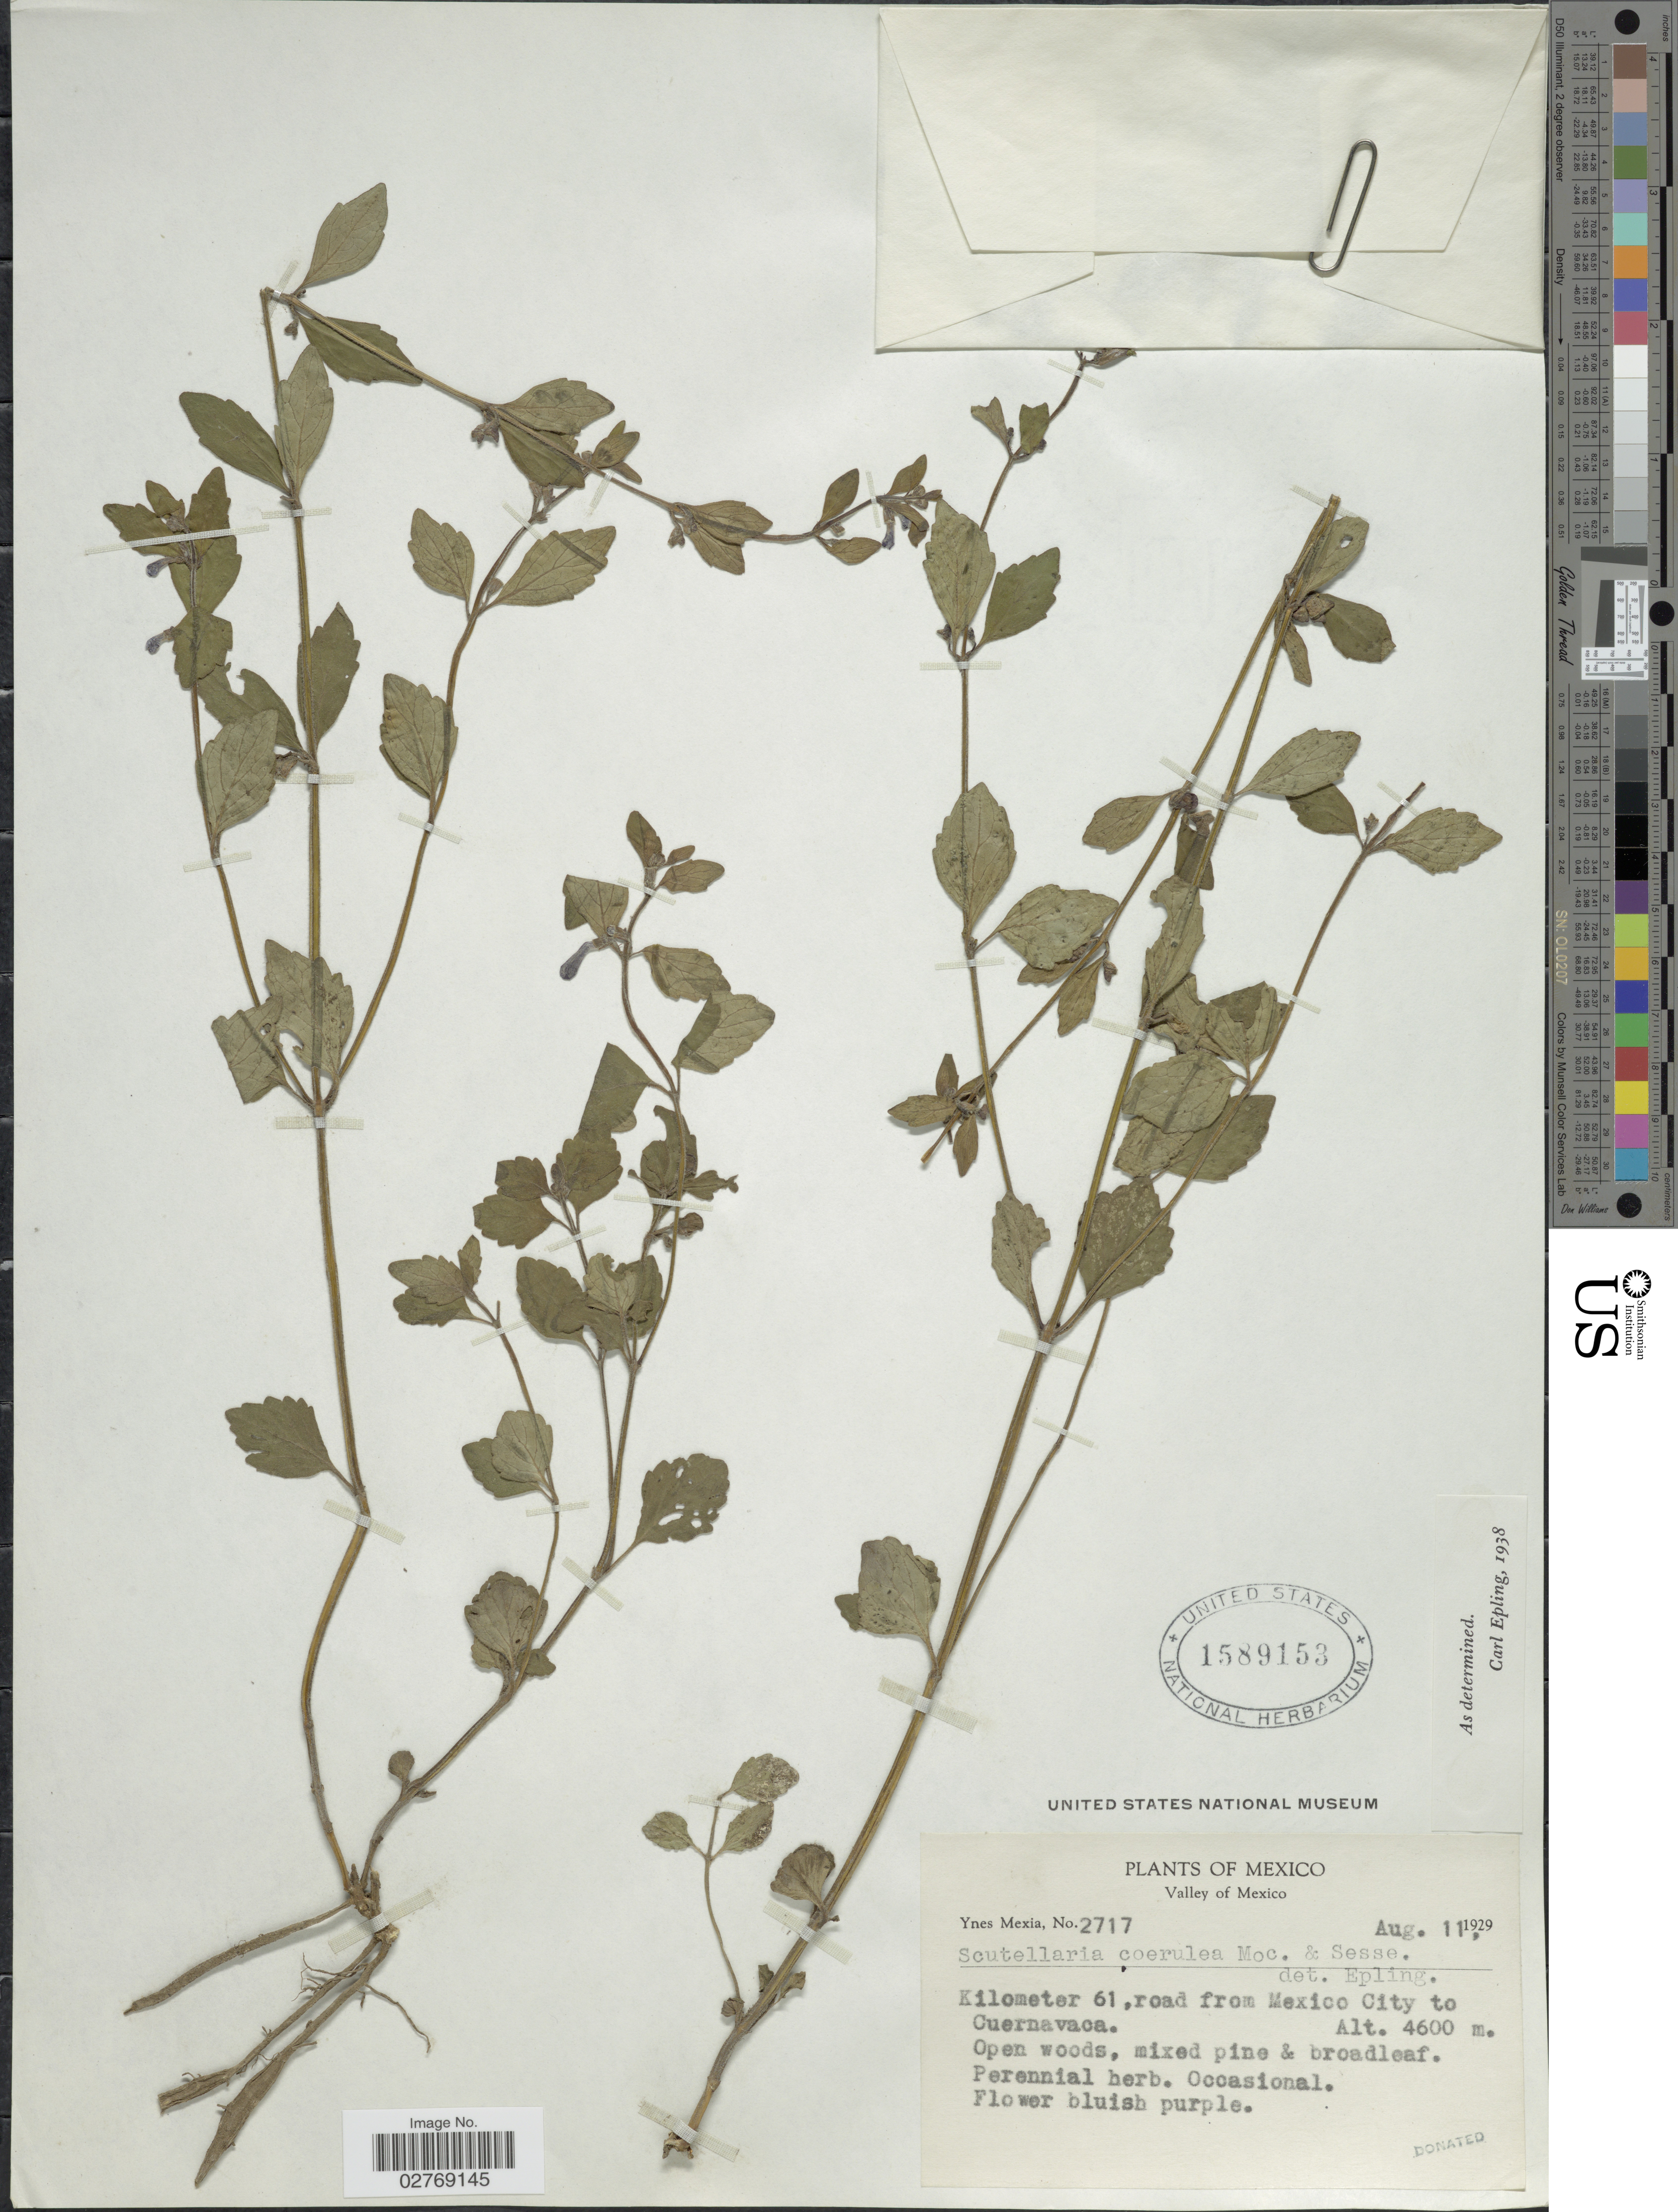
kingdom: Plantae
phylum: Tracheophyta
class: Magnoliopsida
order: Lamiales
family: Lamiaceae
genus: Scutellaria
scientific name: Scutellaria dumetorum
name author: Schltdl.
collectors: Y. Mexia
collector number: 2717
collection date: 1929-08-11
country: Mexico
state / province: México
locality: Valley of Mexico. Kilomter 61, road from Mexico City to Cuernavaca.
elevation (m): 4600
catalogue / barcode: US 1589153